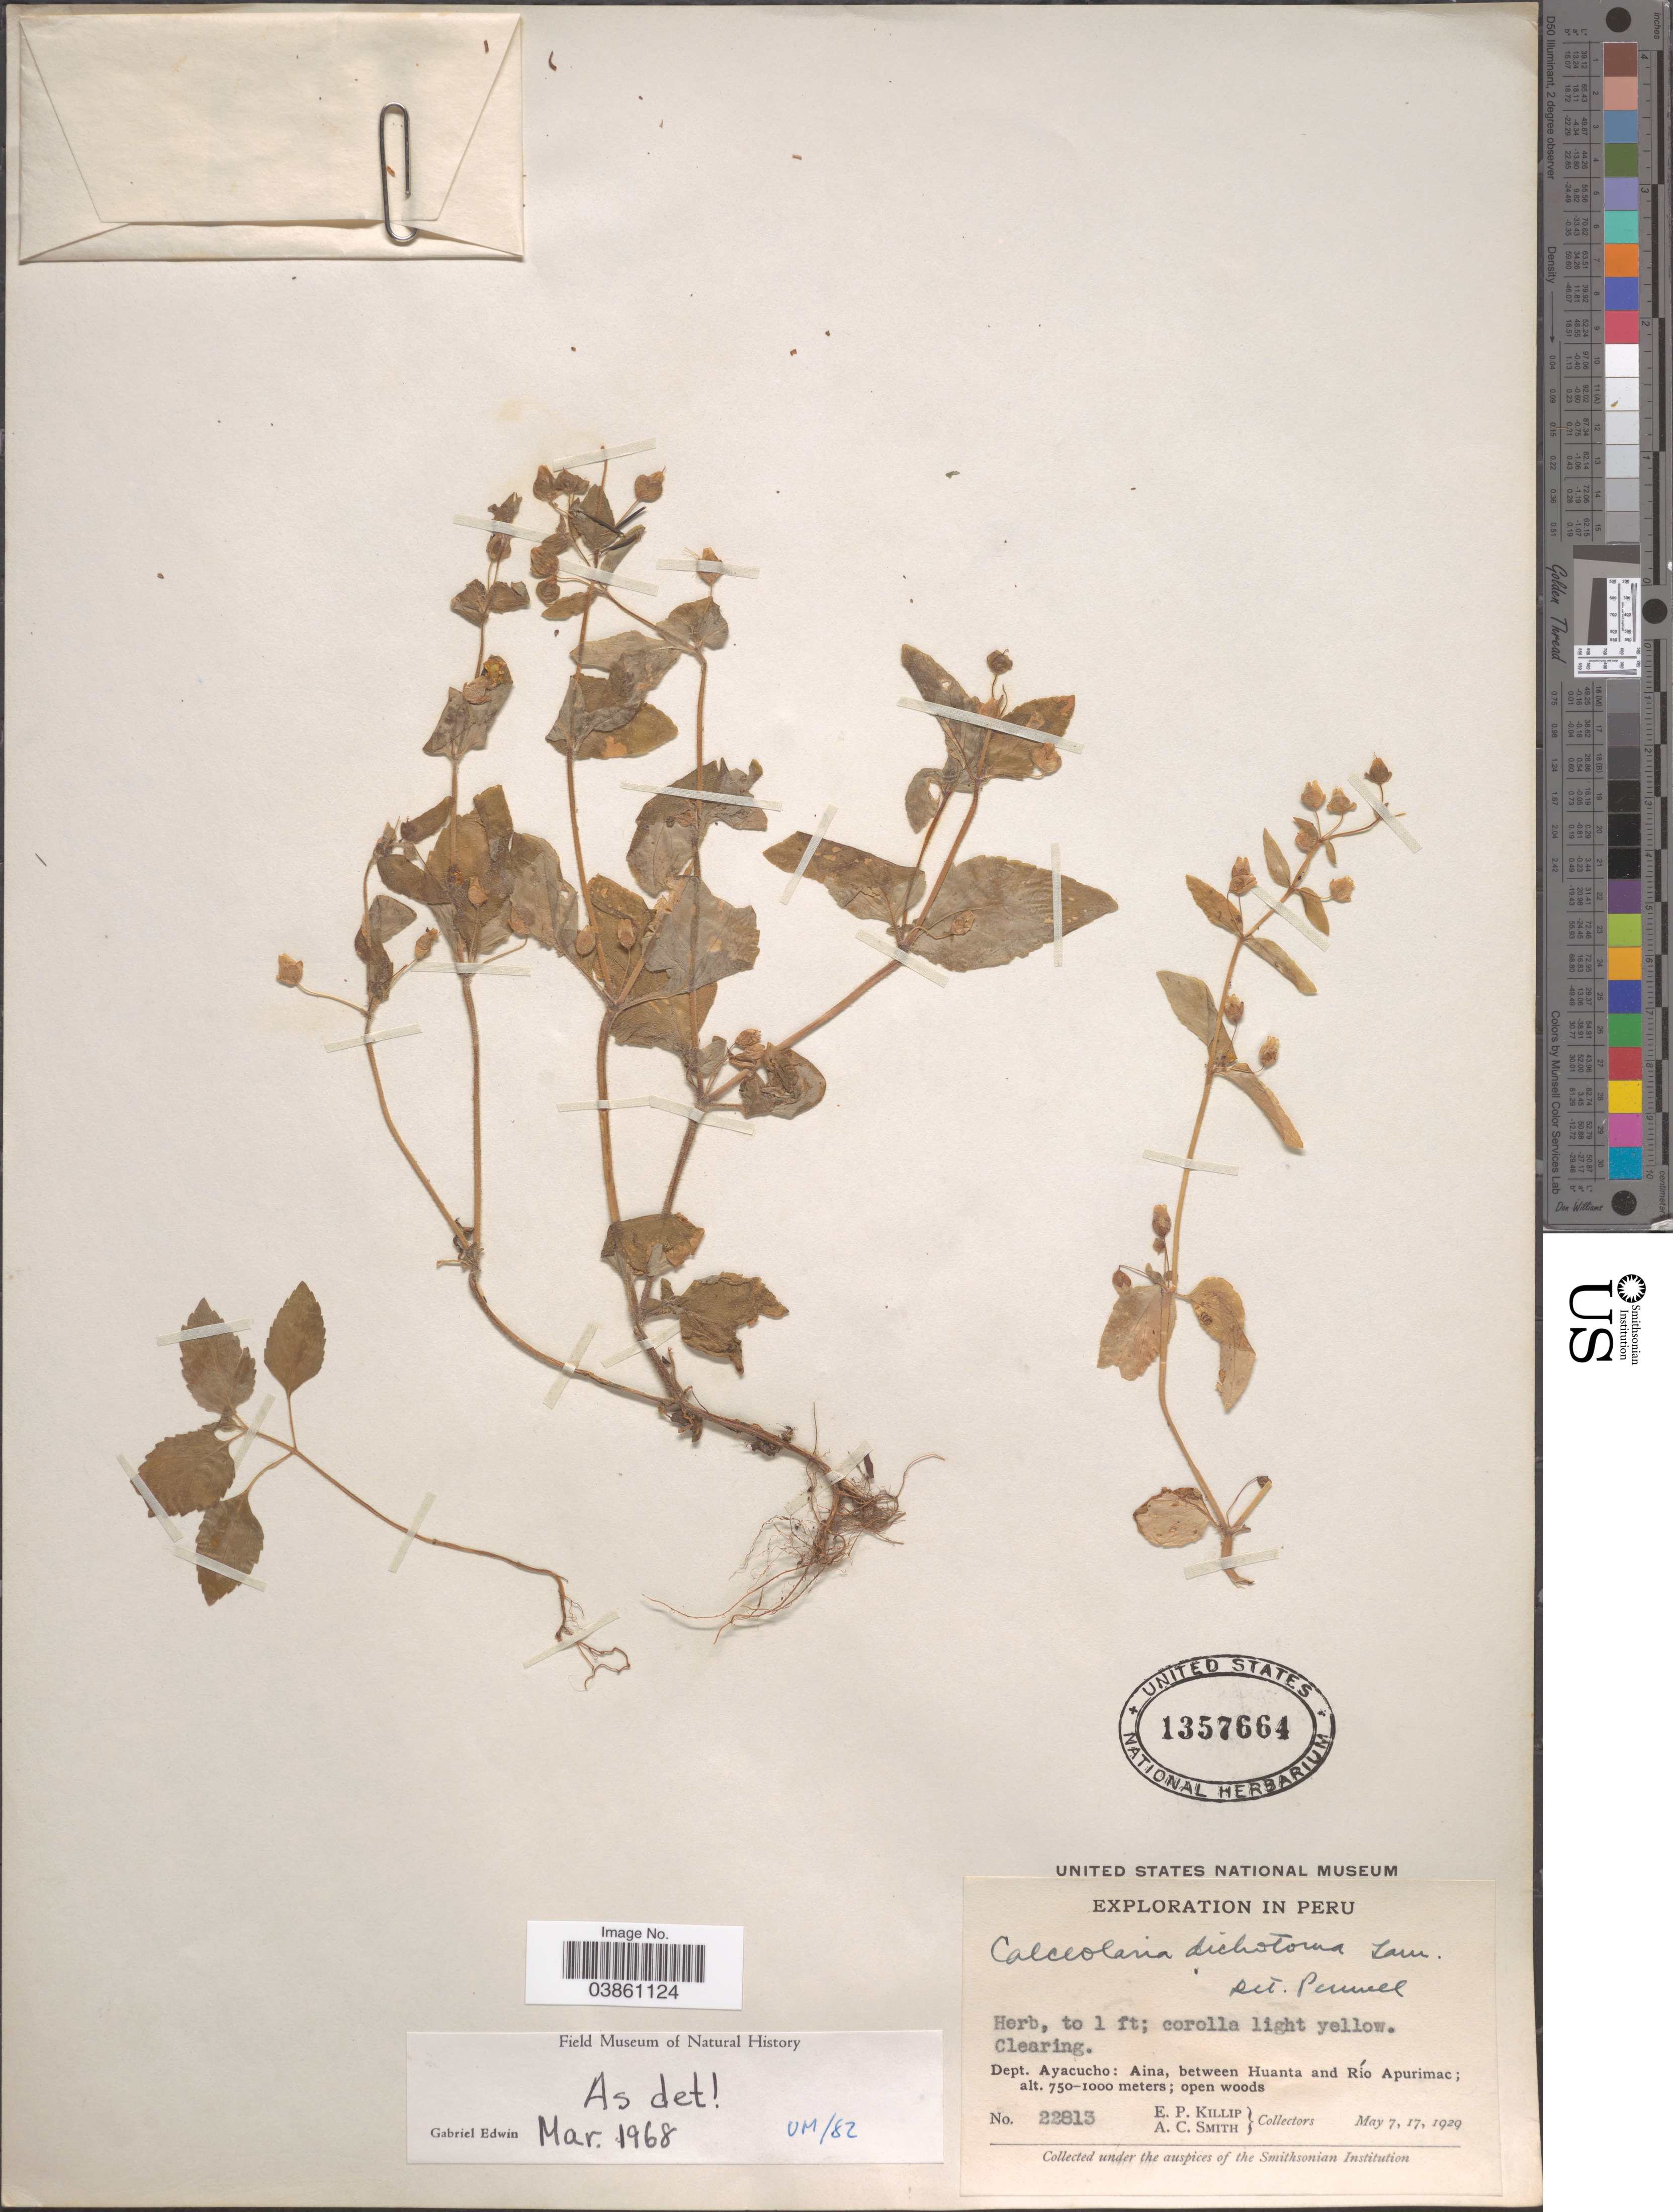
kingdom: Plantae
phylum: Tracheophyta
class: Magnoliopsida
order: Lamiales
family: Calceolariaceae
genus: Calceolaria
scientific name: Calceolaria dichotoma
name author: Lam.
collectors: E. P. Killip & A. C. Smith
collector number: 22813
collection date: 1929-05-07/1929-05-17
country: Peru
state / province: Ayacucho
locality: Dept. Ayacucho: Aina, between Huanta and Río Apurimac.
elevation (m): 750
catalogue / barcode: US 1357664